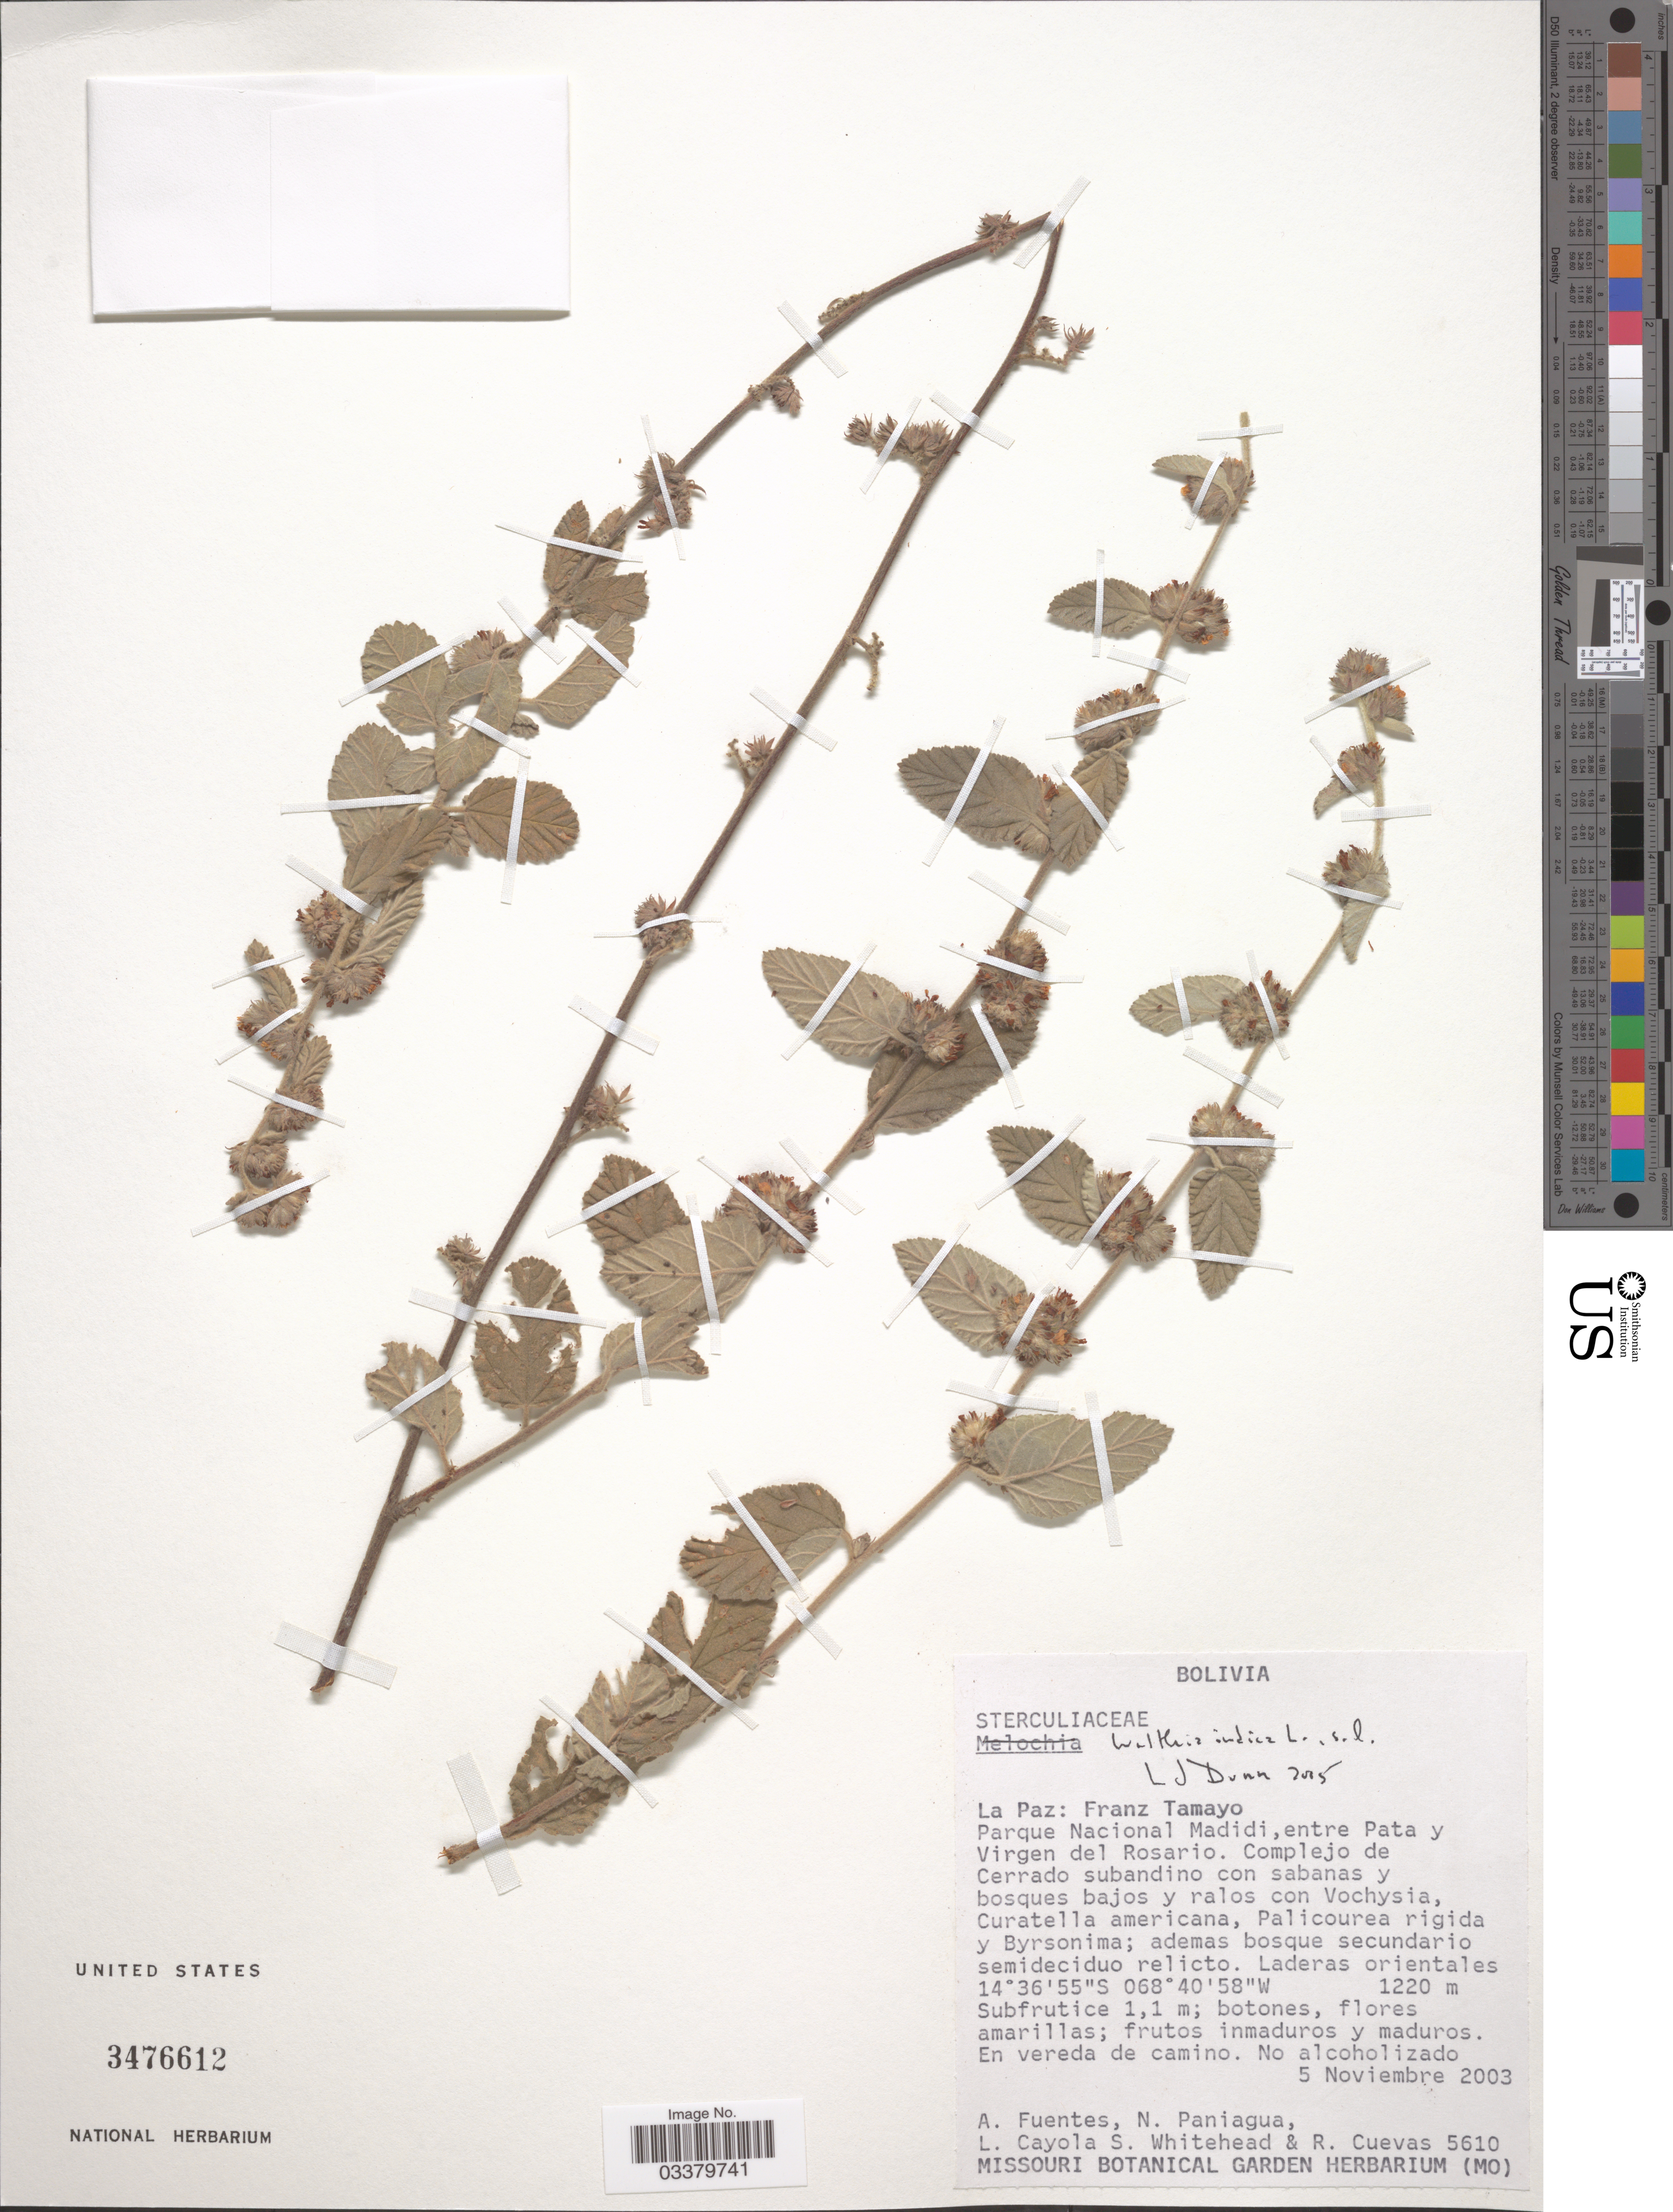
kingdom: Plantae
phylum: Tracheophyta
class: Magnoliopsida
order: Malvales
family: Malvaceae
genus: Waltheria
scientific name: Waltheria indica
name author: L.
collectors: A. Fuentes, N. Paniagua, L. Cayola, S. Whitehead & R. Cuevas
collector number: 5610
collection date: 2003-11-05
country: Bolivia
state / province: La Paz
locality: Franz Tamayo. Parque Nacional Madidi, entre Pata y Virgen del Rosario.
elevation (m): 1220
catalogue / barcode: US 3476612